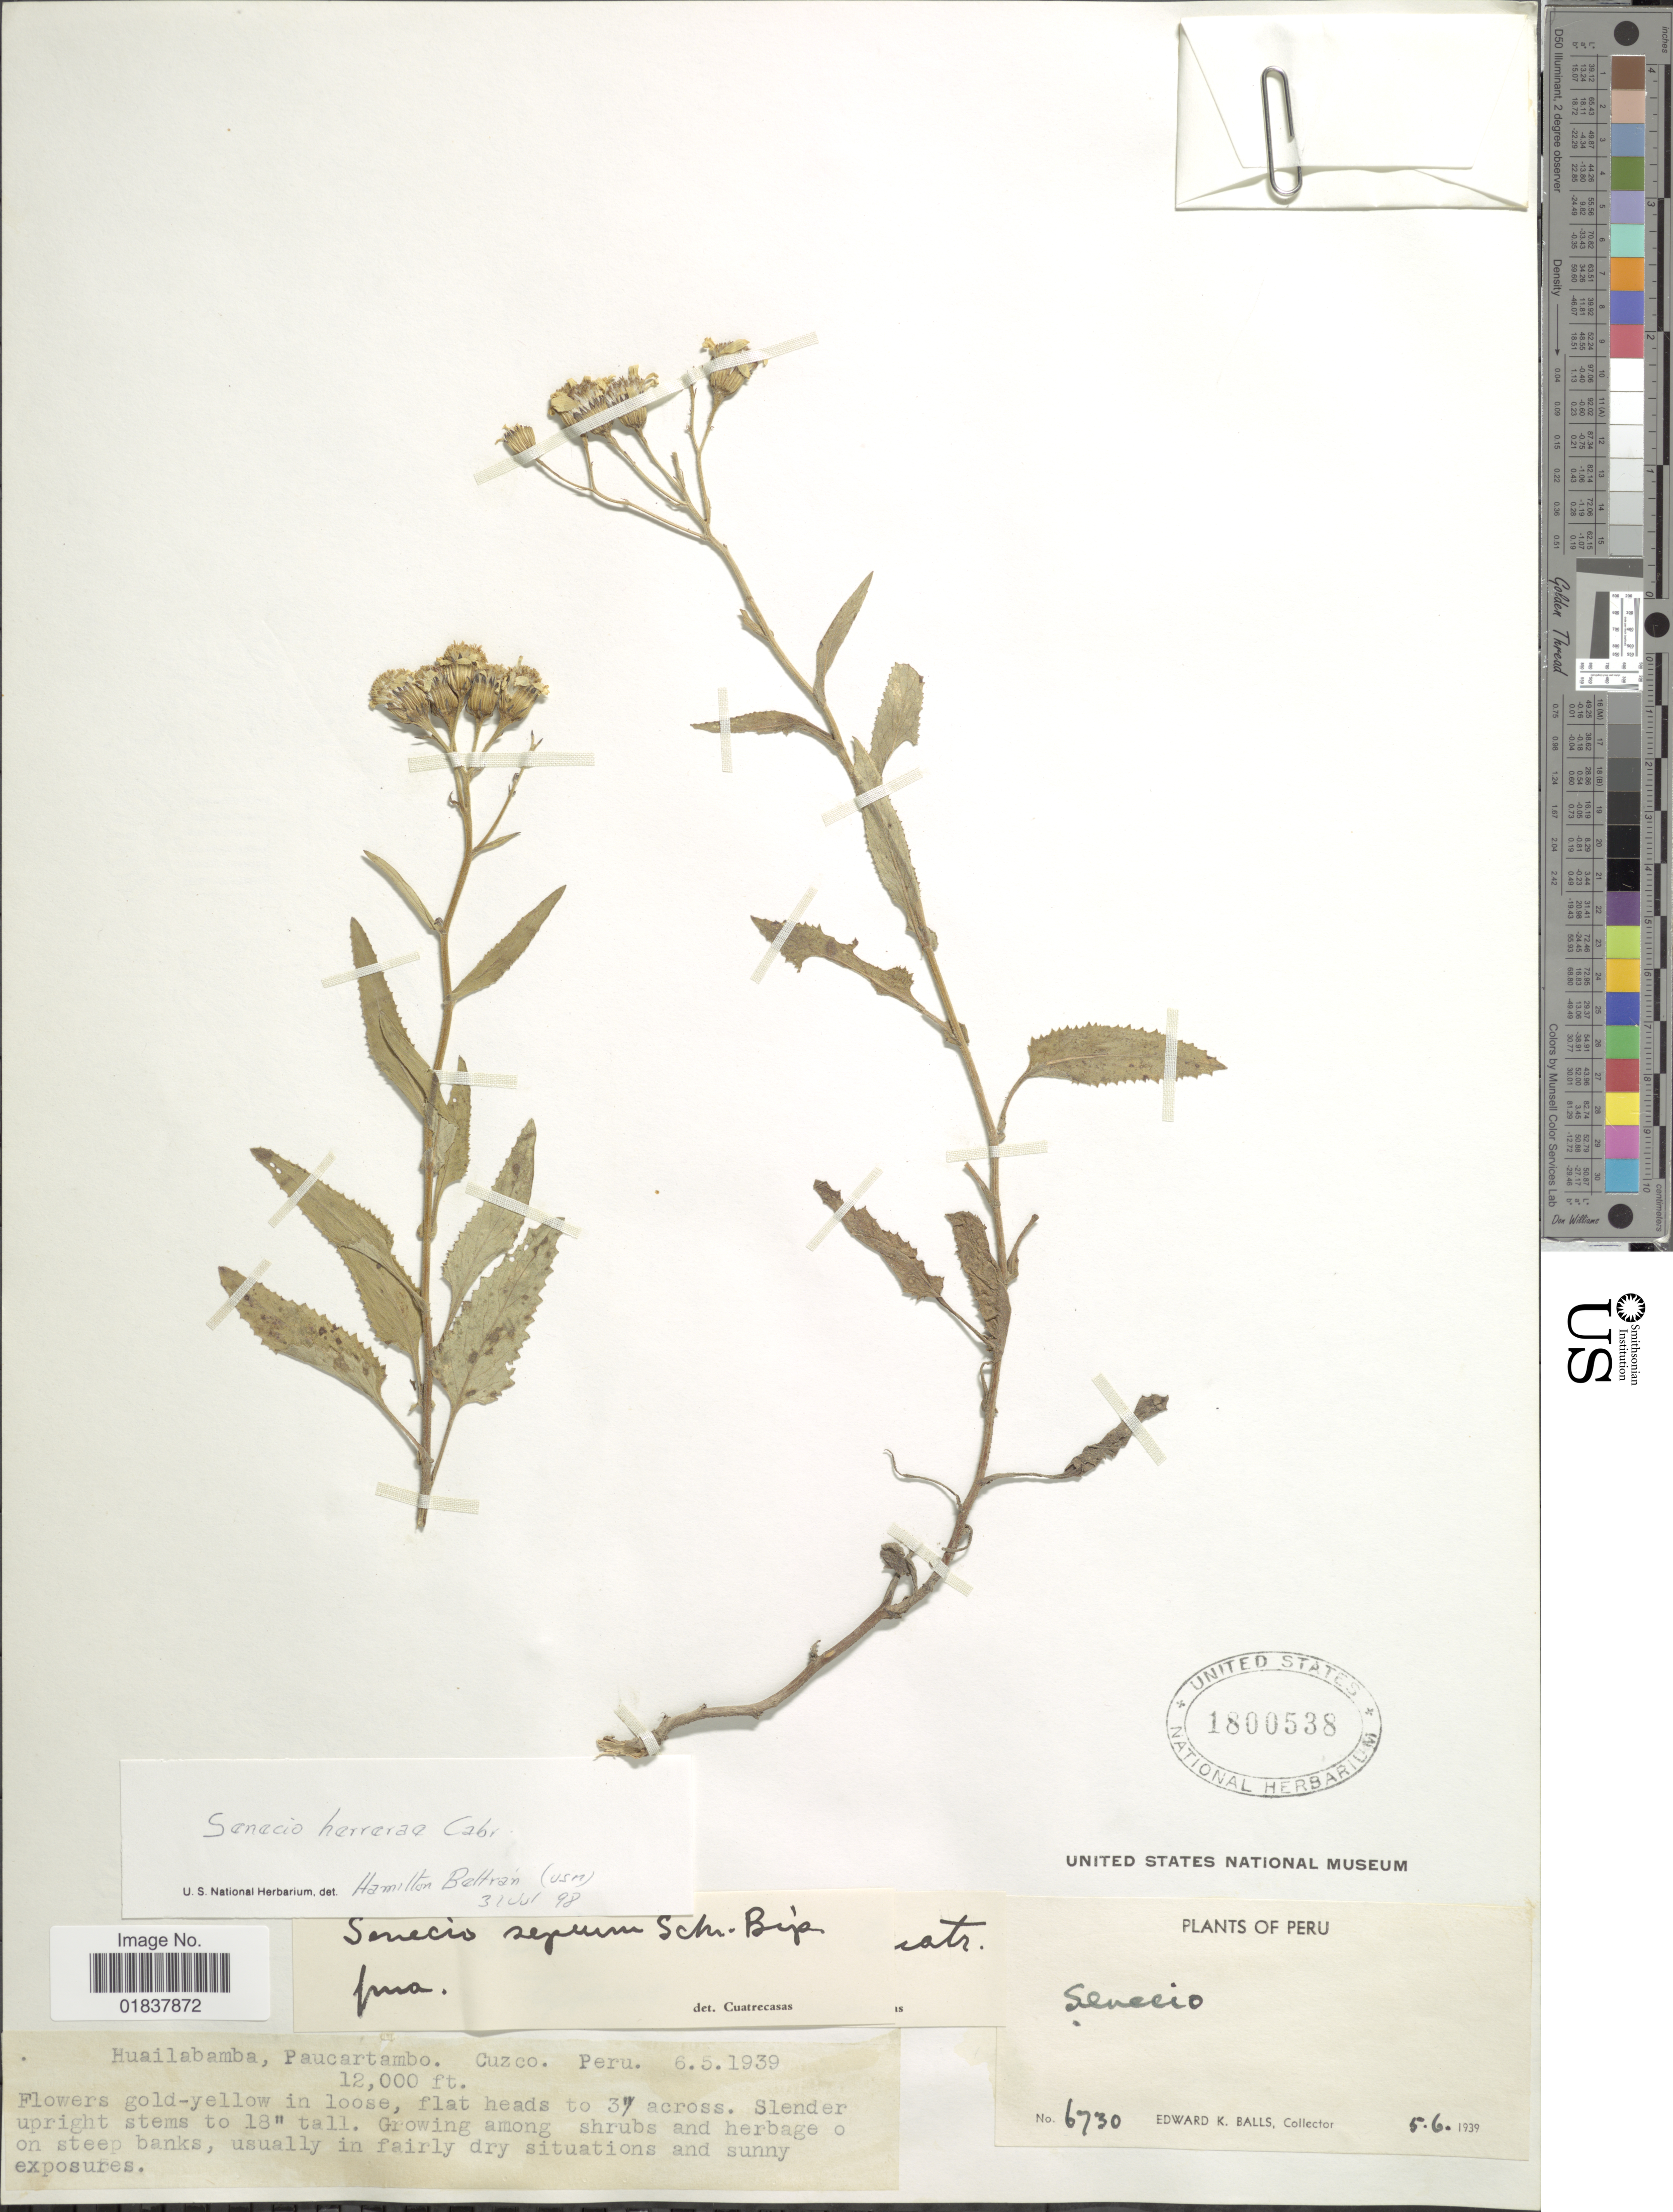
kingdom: Plantae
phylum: Tracheophyta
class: Magnoliopsida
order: Asterales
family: Asteraceae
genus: Senecio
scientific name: Senecio herrerae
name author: Cabrera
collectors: E. K. Balls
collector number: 6730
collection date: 1939-05-06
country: Peru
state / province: Cusco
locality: Huailabamba, Paucartambo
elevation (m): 3658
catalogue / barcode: US 1800538